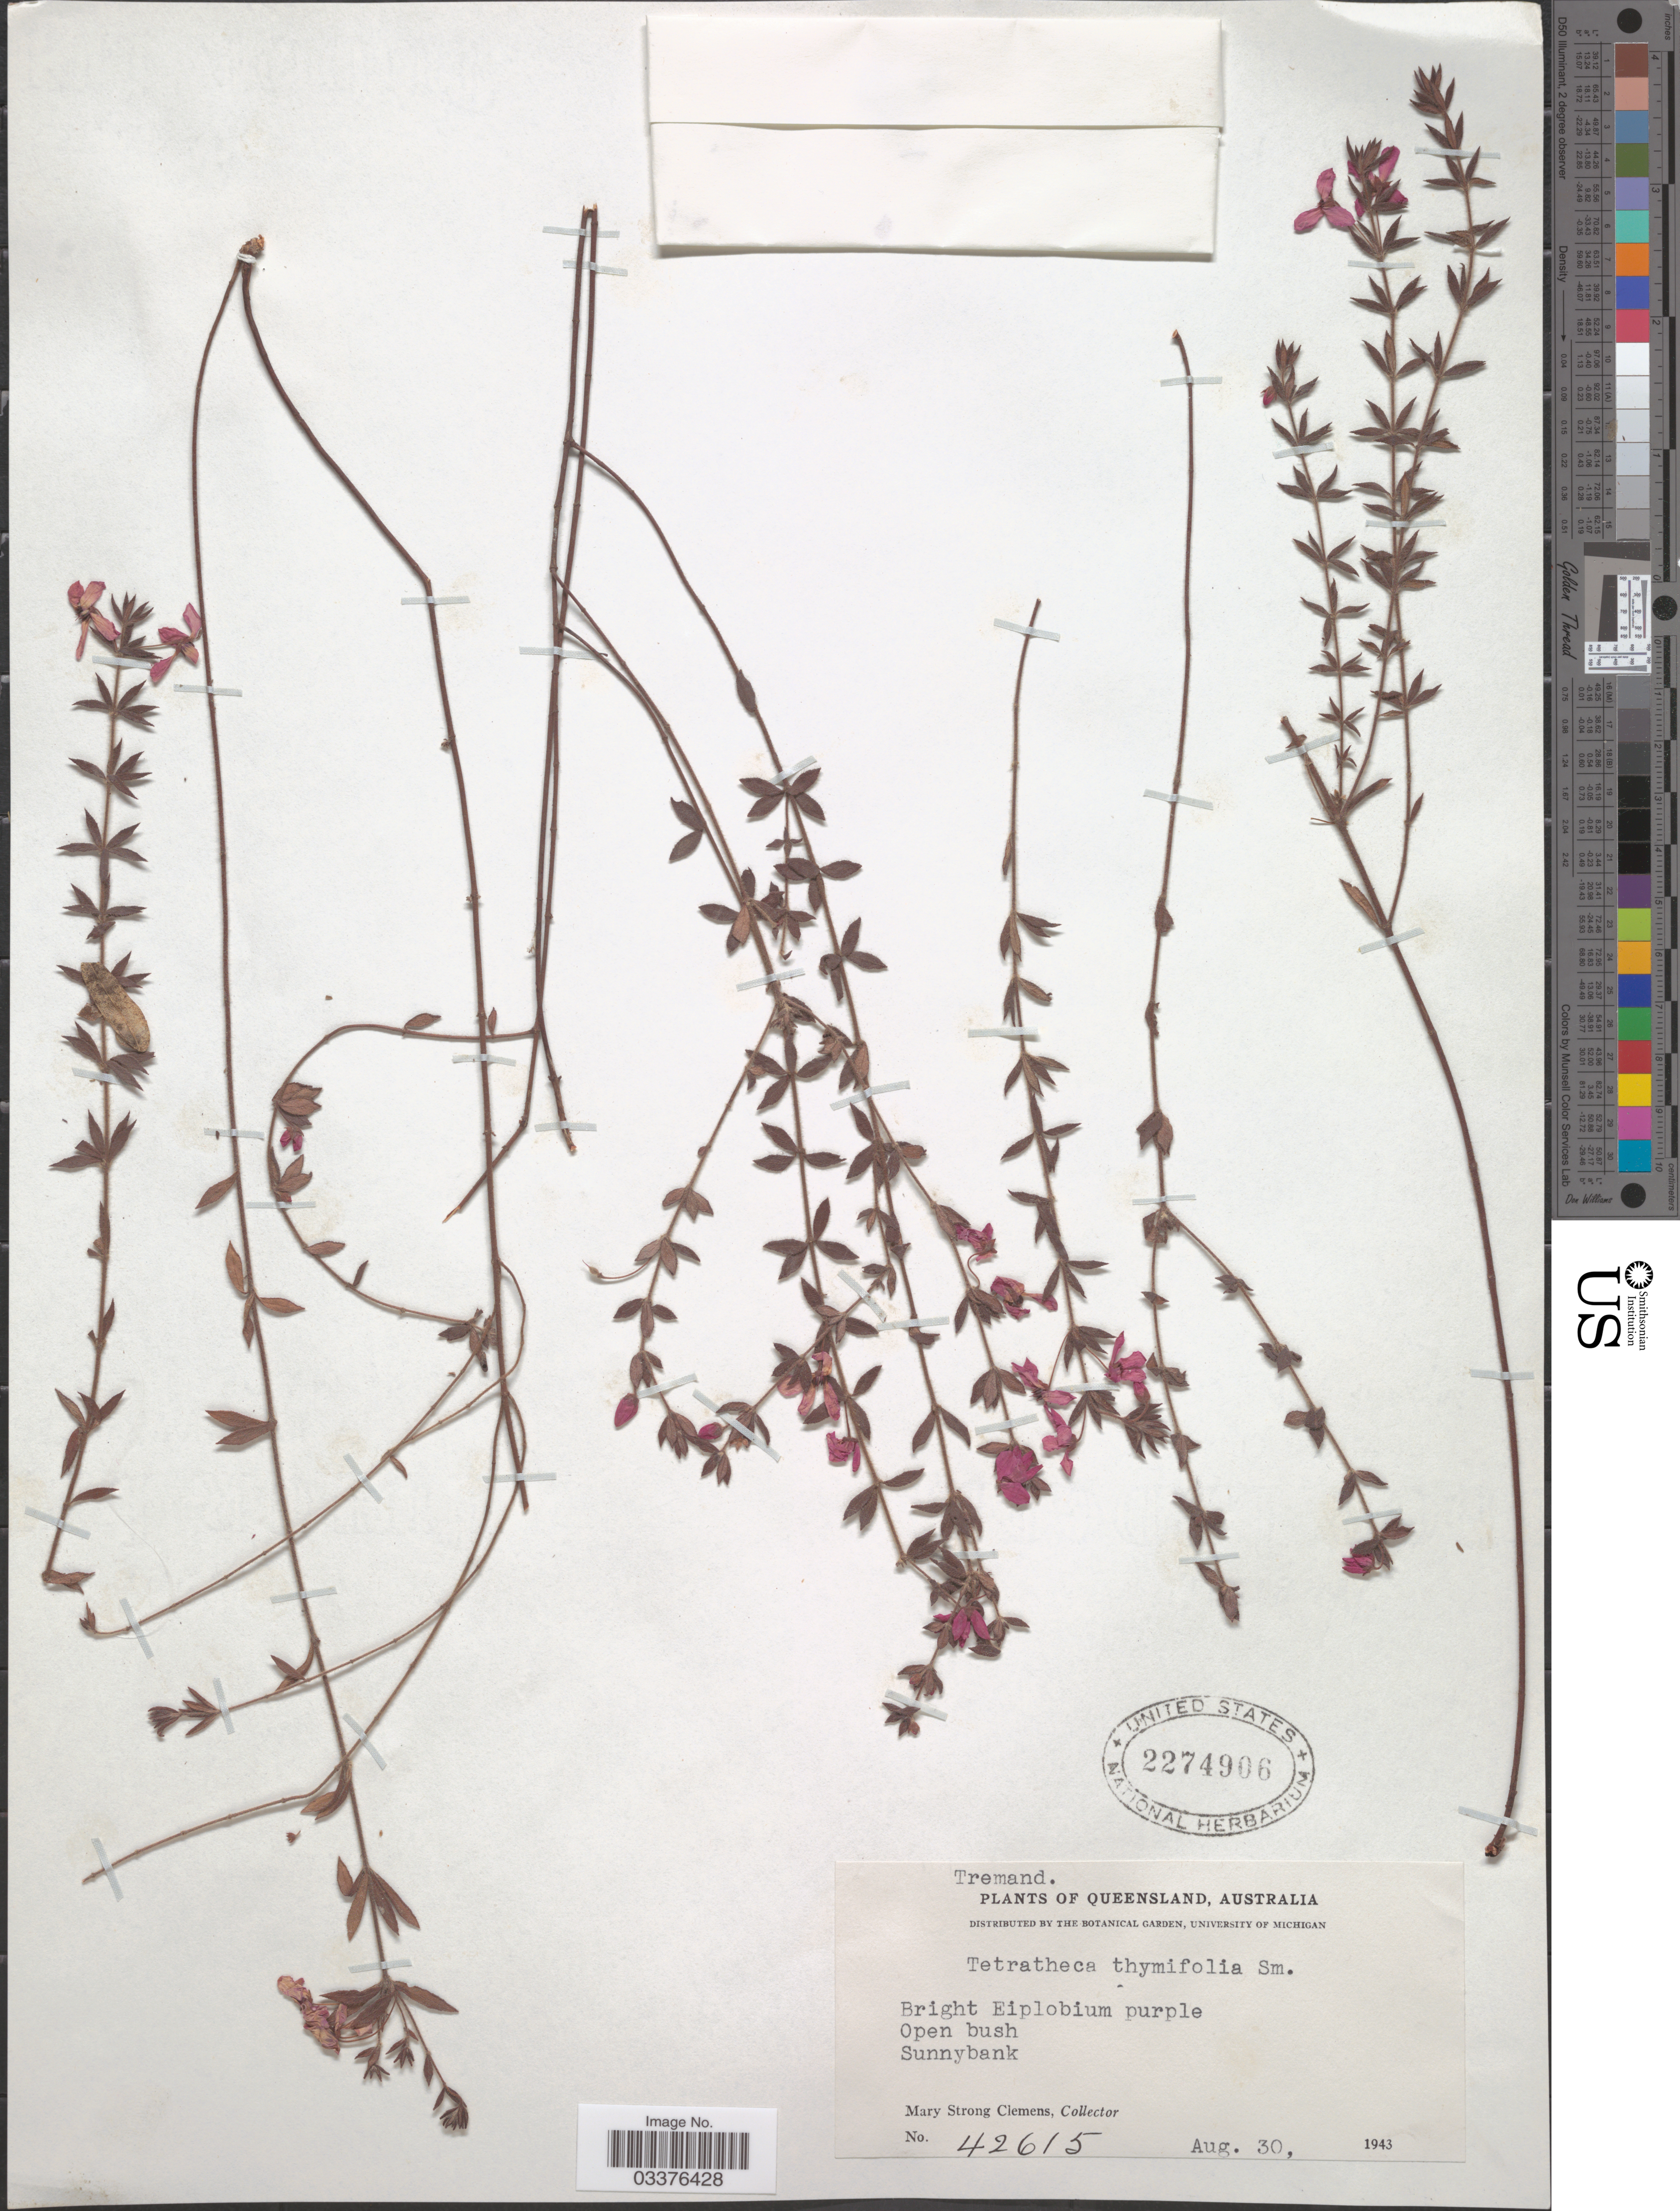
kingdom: Plantae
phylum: Tracheophyta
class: Magnoliopsida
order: Oxalidales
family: Elaeocarpaceae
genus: Tetratheca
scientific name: Tetratheca thymifolia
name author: Sm.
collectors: M. S. Clemens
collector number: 42615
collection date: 1943-08-30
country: Australia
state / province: Queensland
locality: Sunnybank.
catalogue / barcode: US 2274906